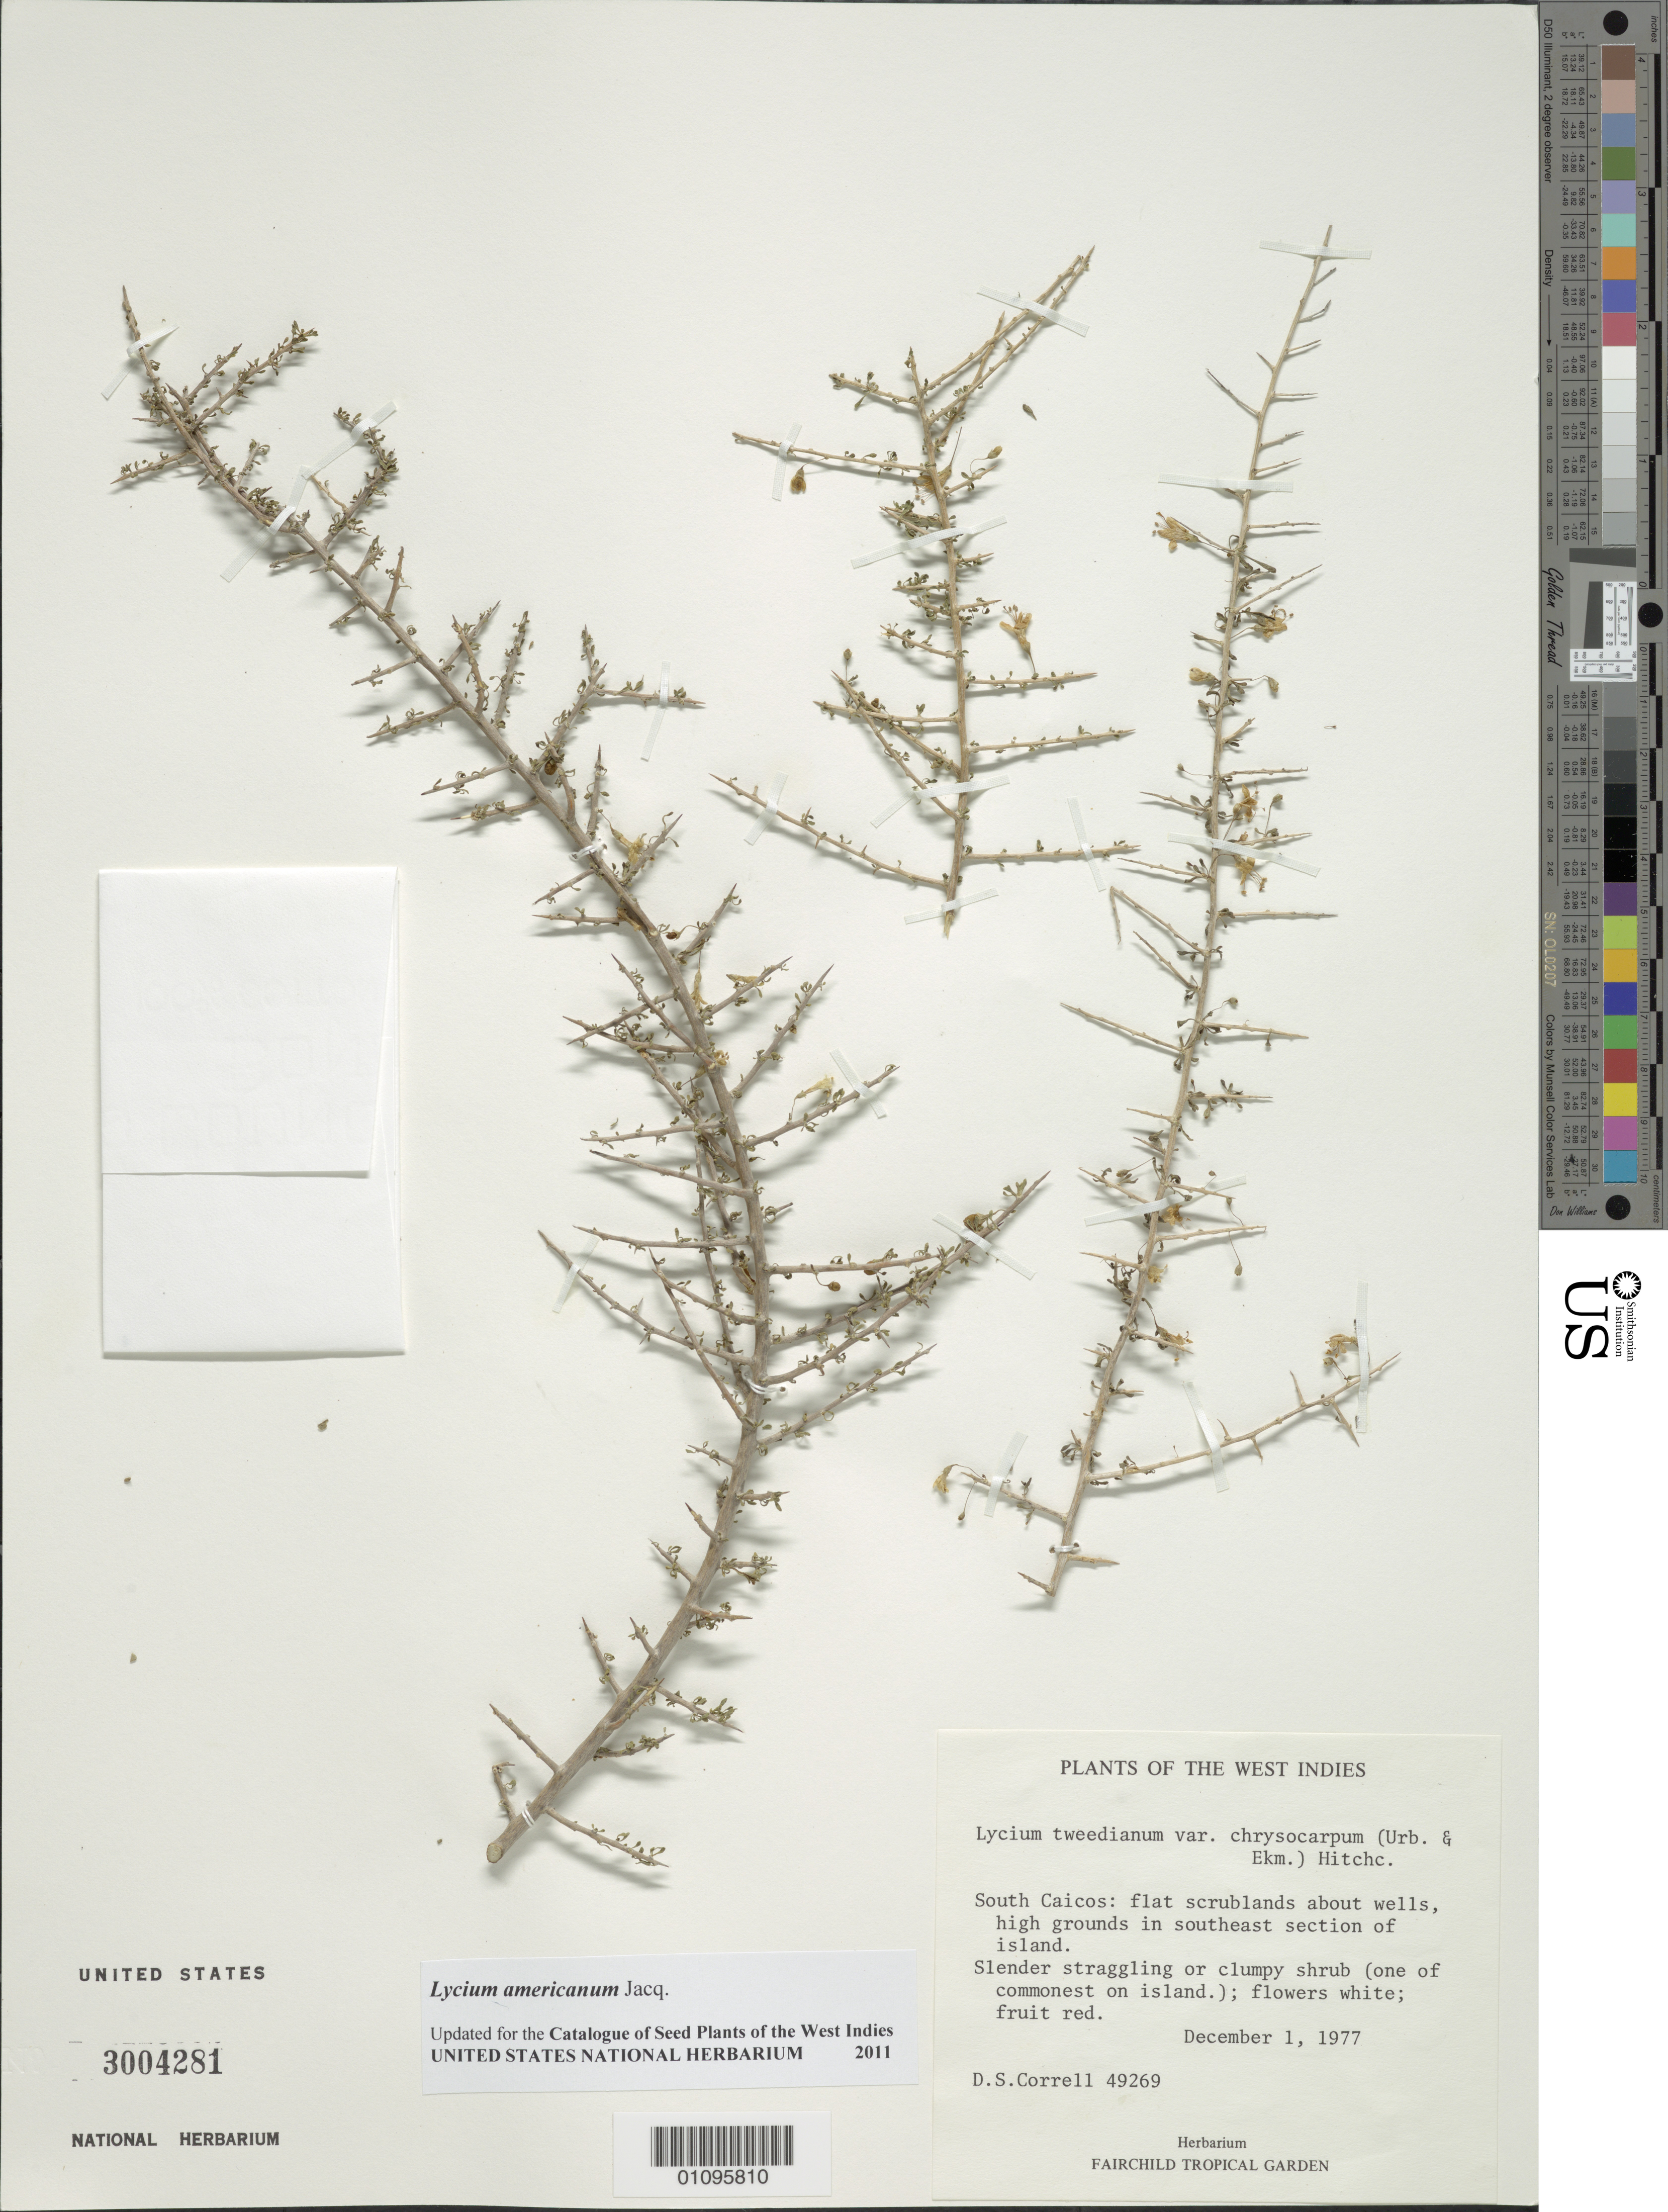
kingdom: Plantae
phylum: Tracheophyta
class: Magnoliopsida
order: Solanales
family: Solanaceae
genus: Lycium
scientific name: Lycium americanum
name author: Jacq.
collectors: D. S. Correll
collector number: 49269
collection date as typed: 01 Dec 1977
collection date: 1977-12-01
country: Turks and Caicos Islands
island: South Caicos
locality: SE section of island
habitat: Flat scrublands about wells, high grounds in SE section of island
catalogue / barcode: US 3004281